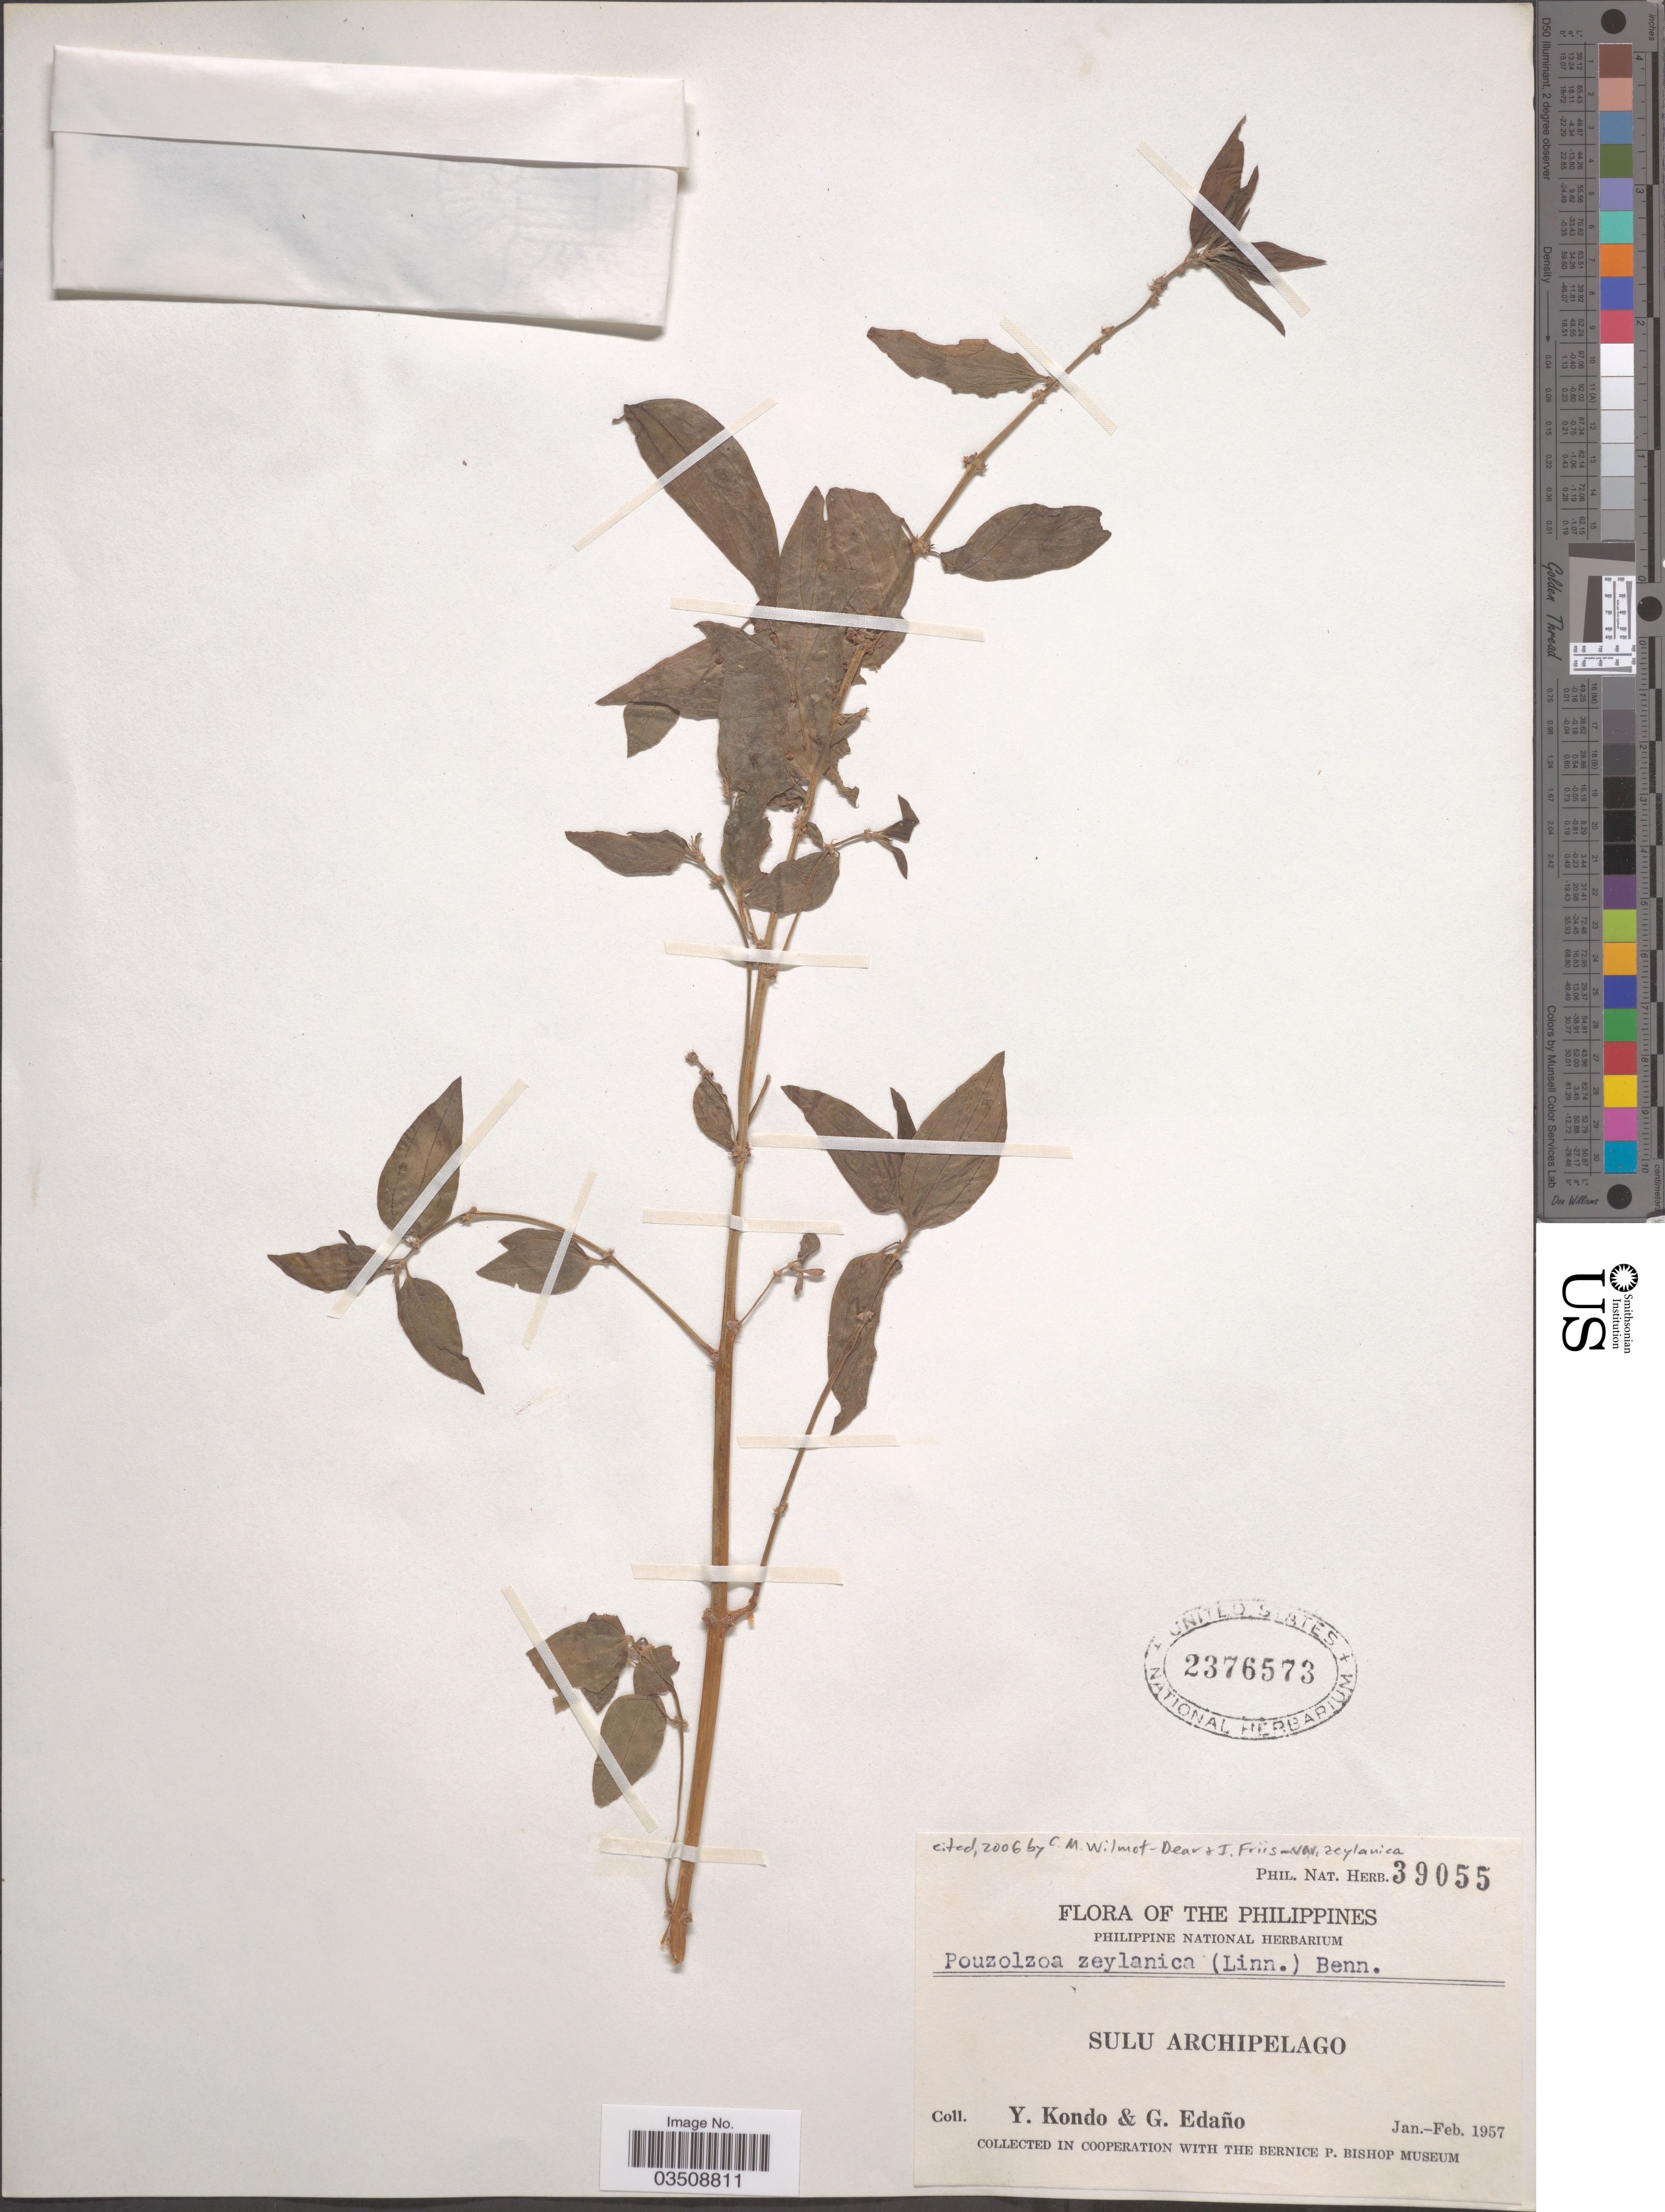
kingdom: Plantae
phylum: Tracheophyta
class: Magnoliopsida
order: Rosales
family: Urticaceae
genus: Pouzolzia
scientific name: Pouzolzia zeylanica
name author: (L.) Benn.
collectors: Y. Kondo & G. Edaño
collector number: Phil. Nat. Herb. 39055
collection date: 1957-01/1957-02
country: Philippines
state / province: Muslim Mindanao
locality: Sulu Archipelago.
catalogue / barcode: US 2376573